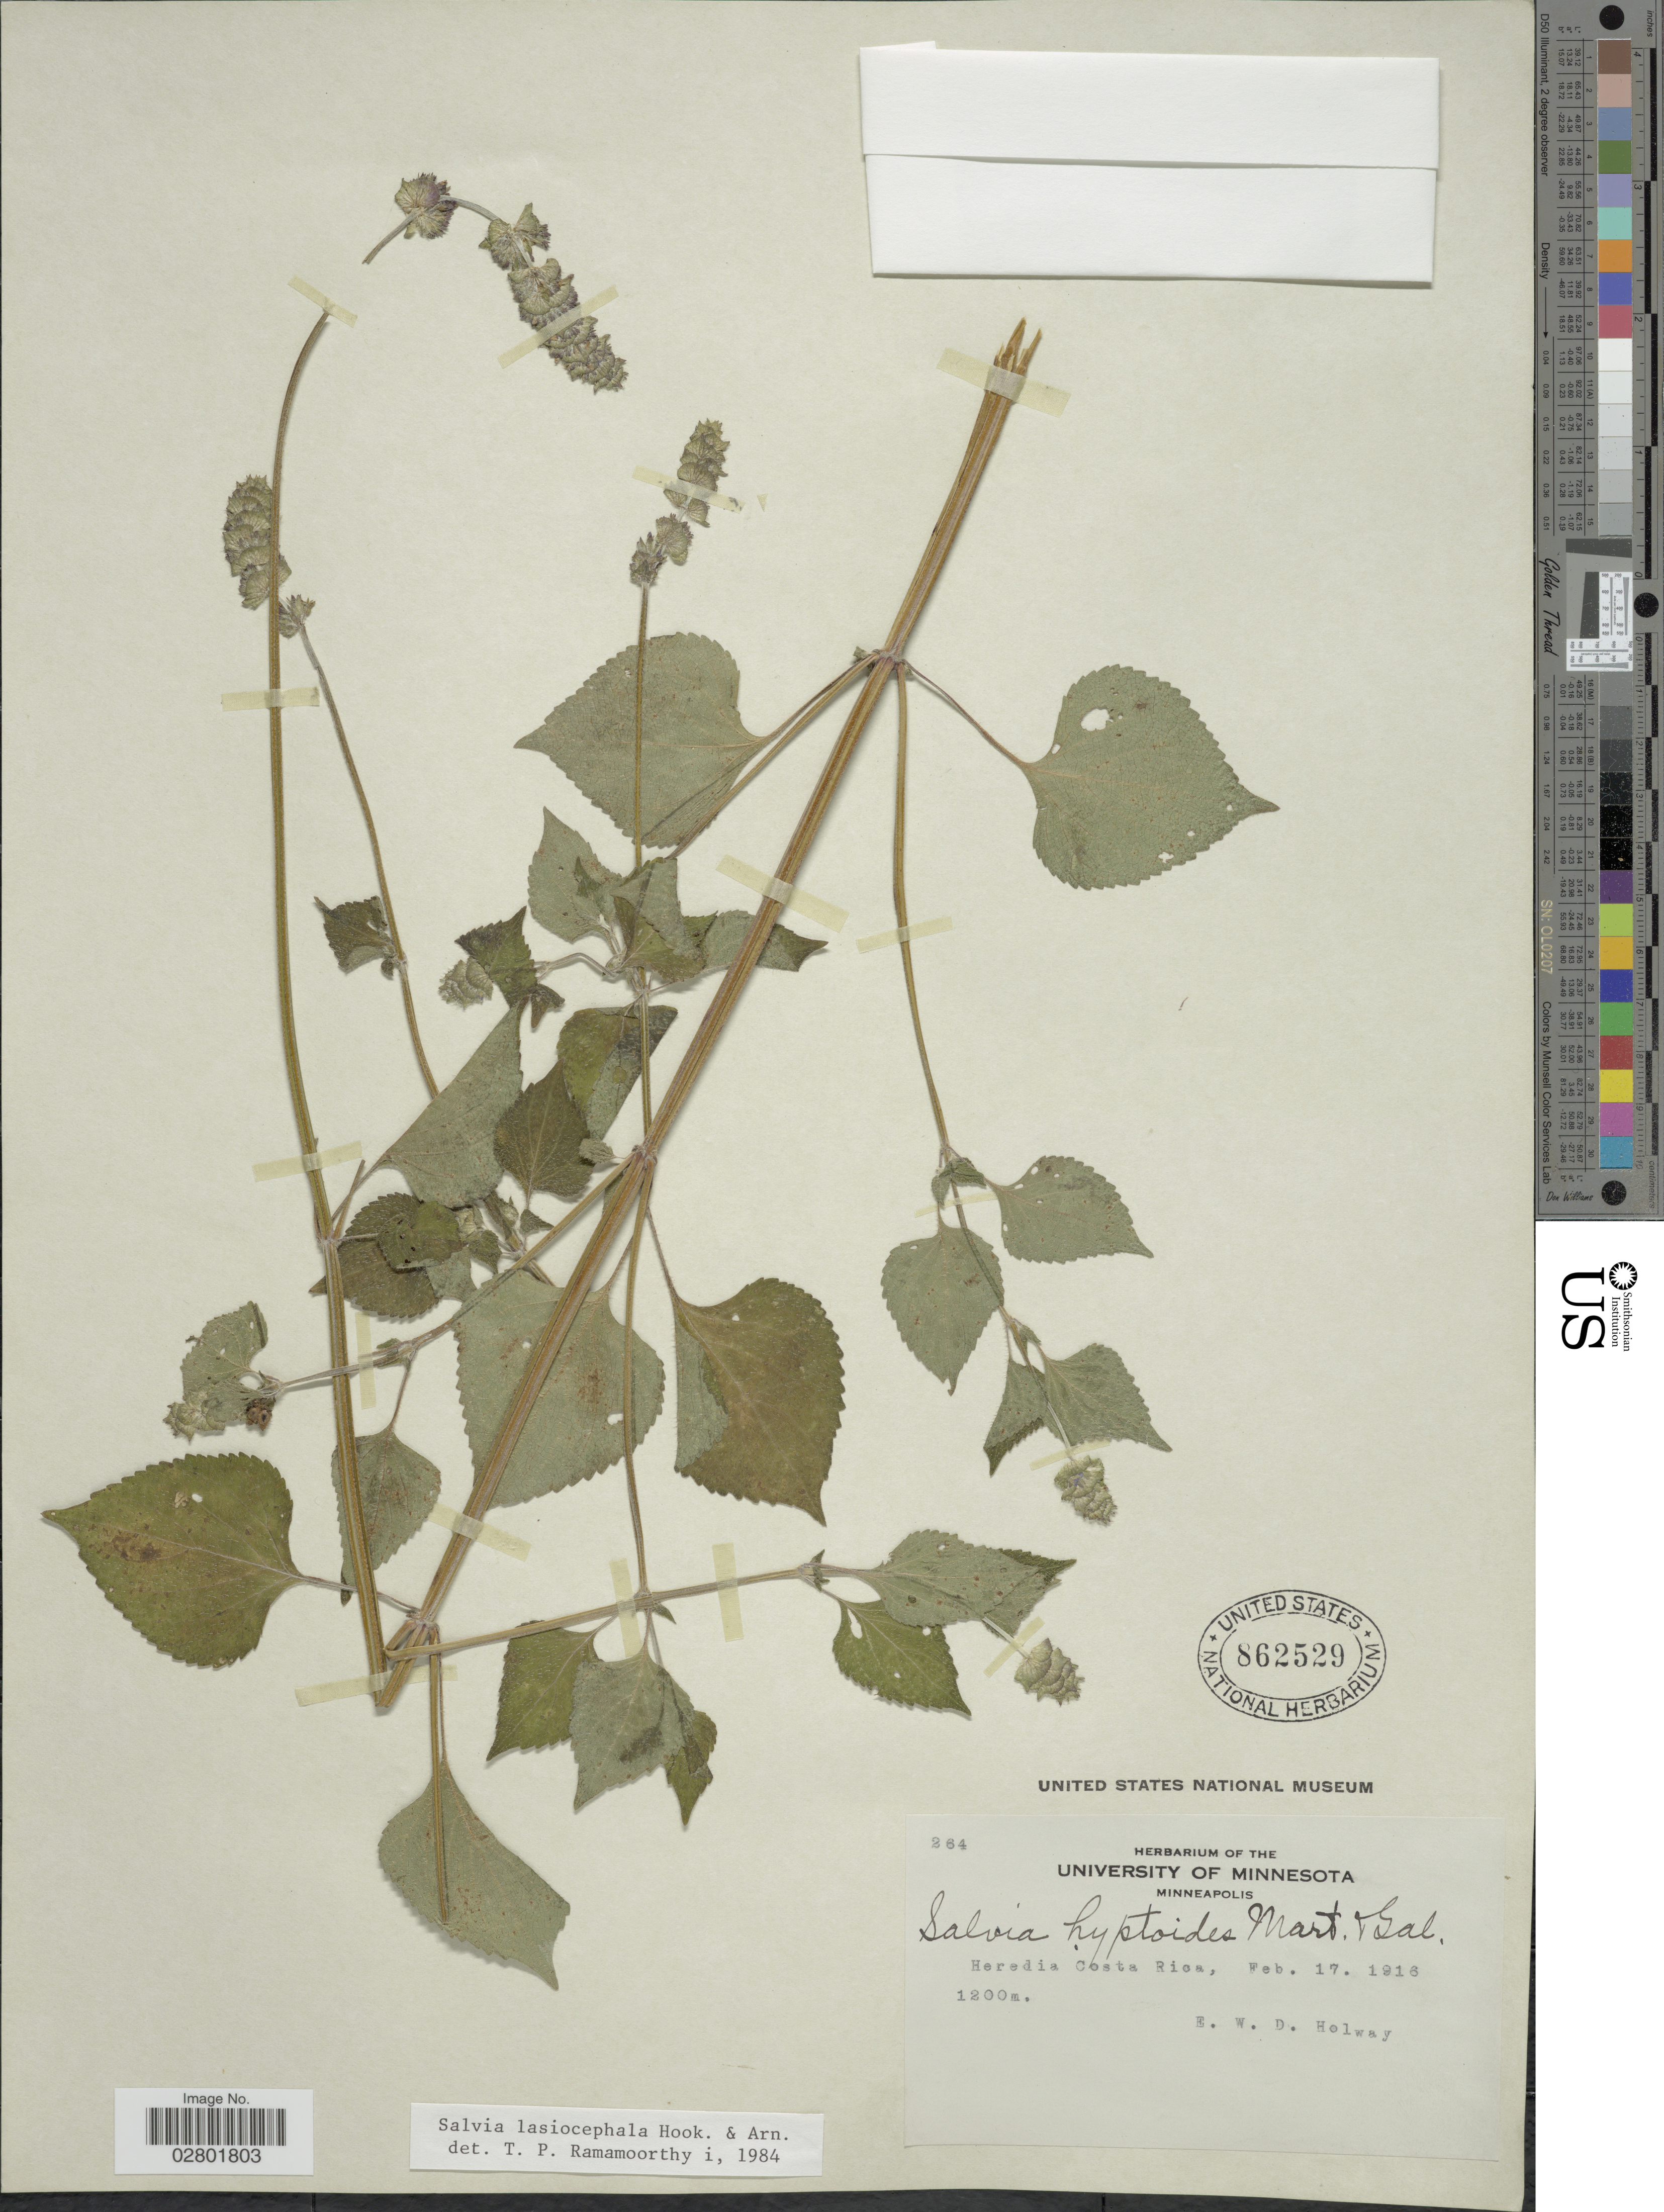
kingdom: Plantae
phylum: Tracheophyta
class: Magnoliopsida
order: Lamiales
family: Lamiaceae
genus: Salvia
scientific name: Salvia lasiocephala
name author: Hook. & Arn.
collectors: E. W. D. Holway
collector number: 264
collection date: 1916-02-17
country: Costa Rica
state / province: Heredia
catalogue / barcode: US 862529